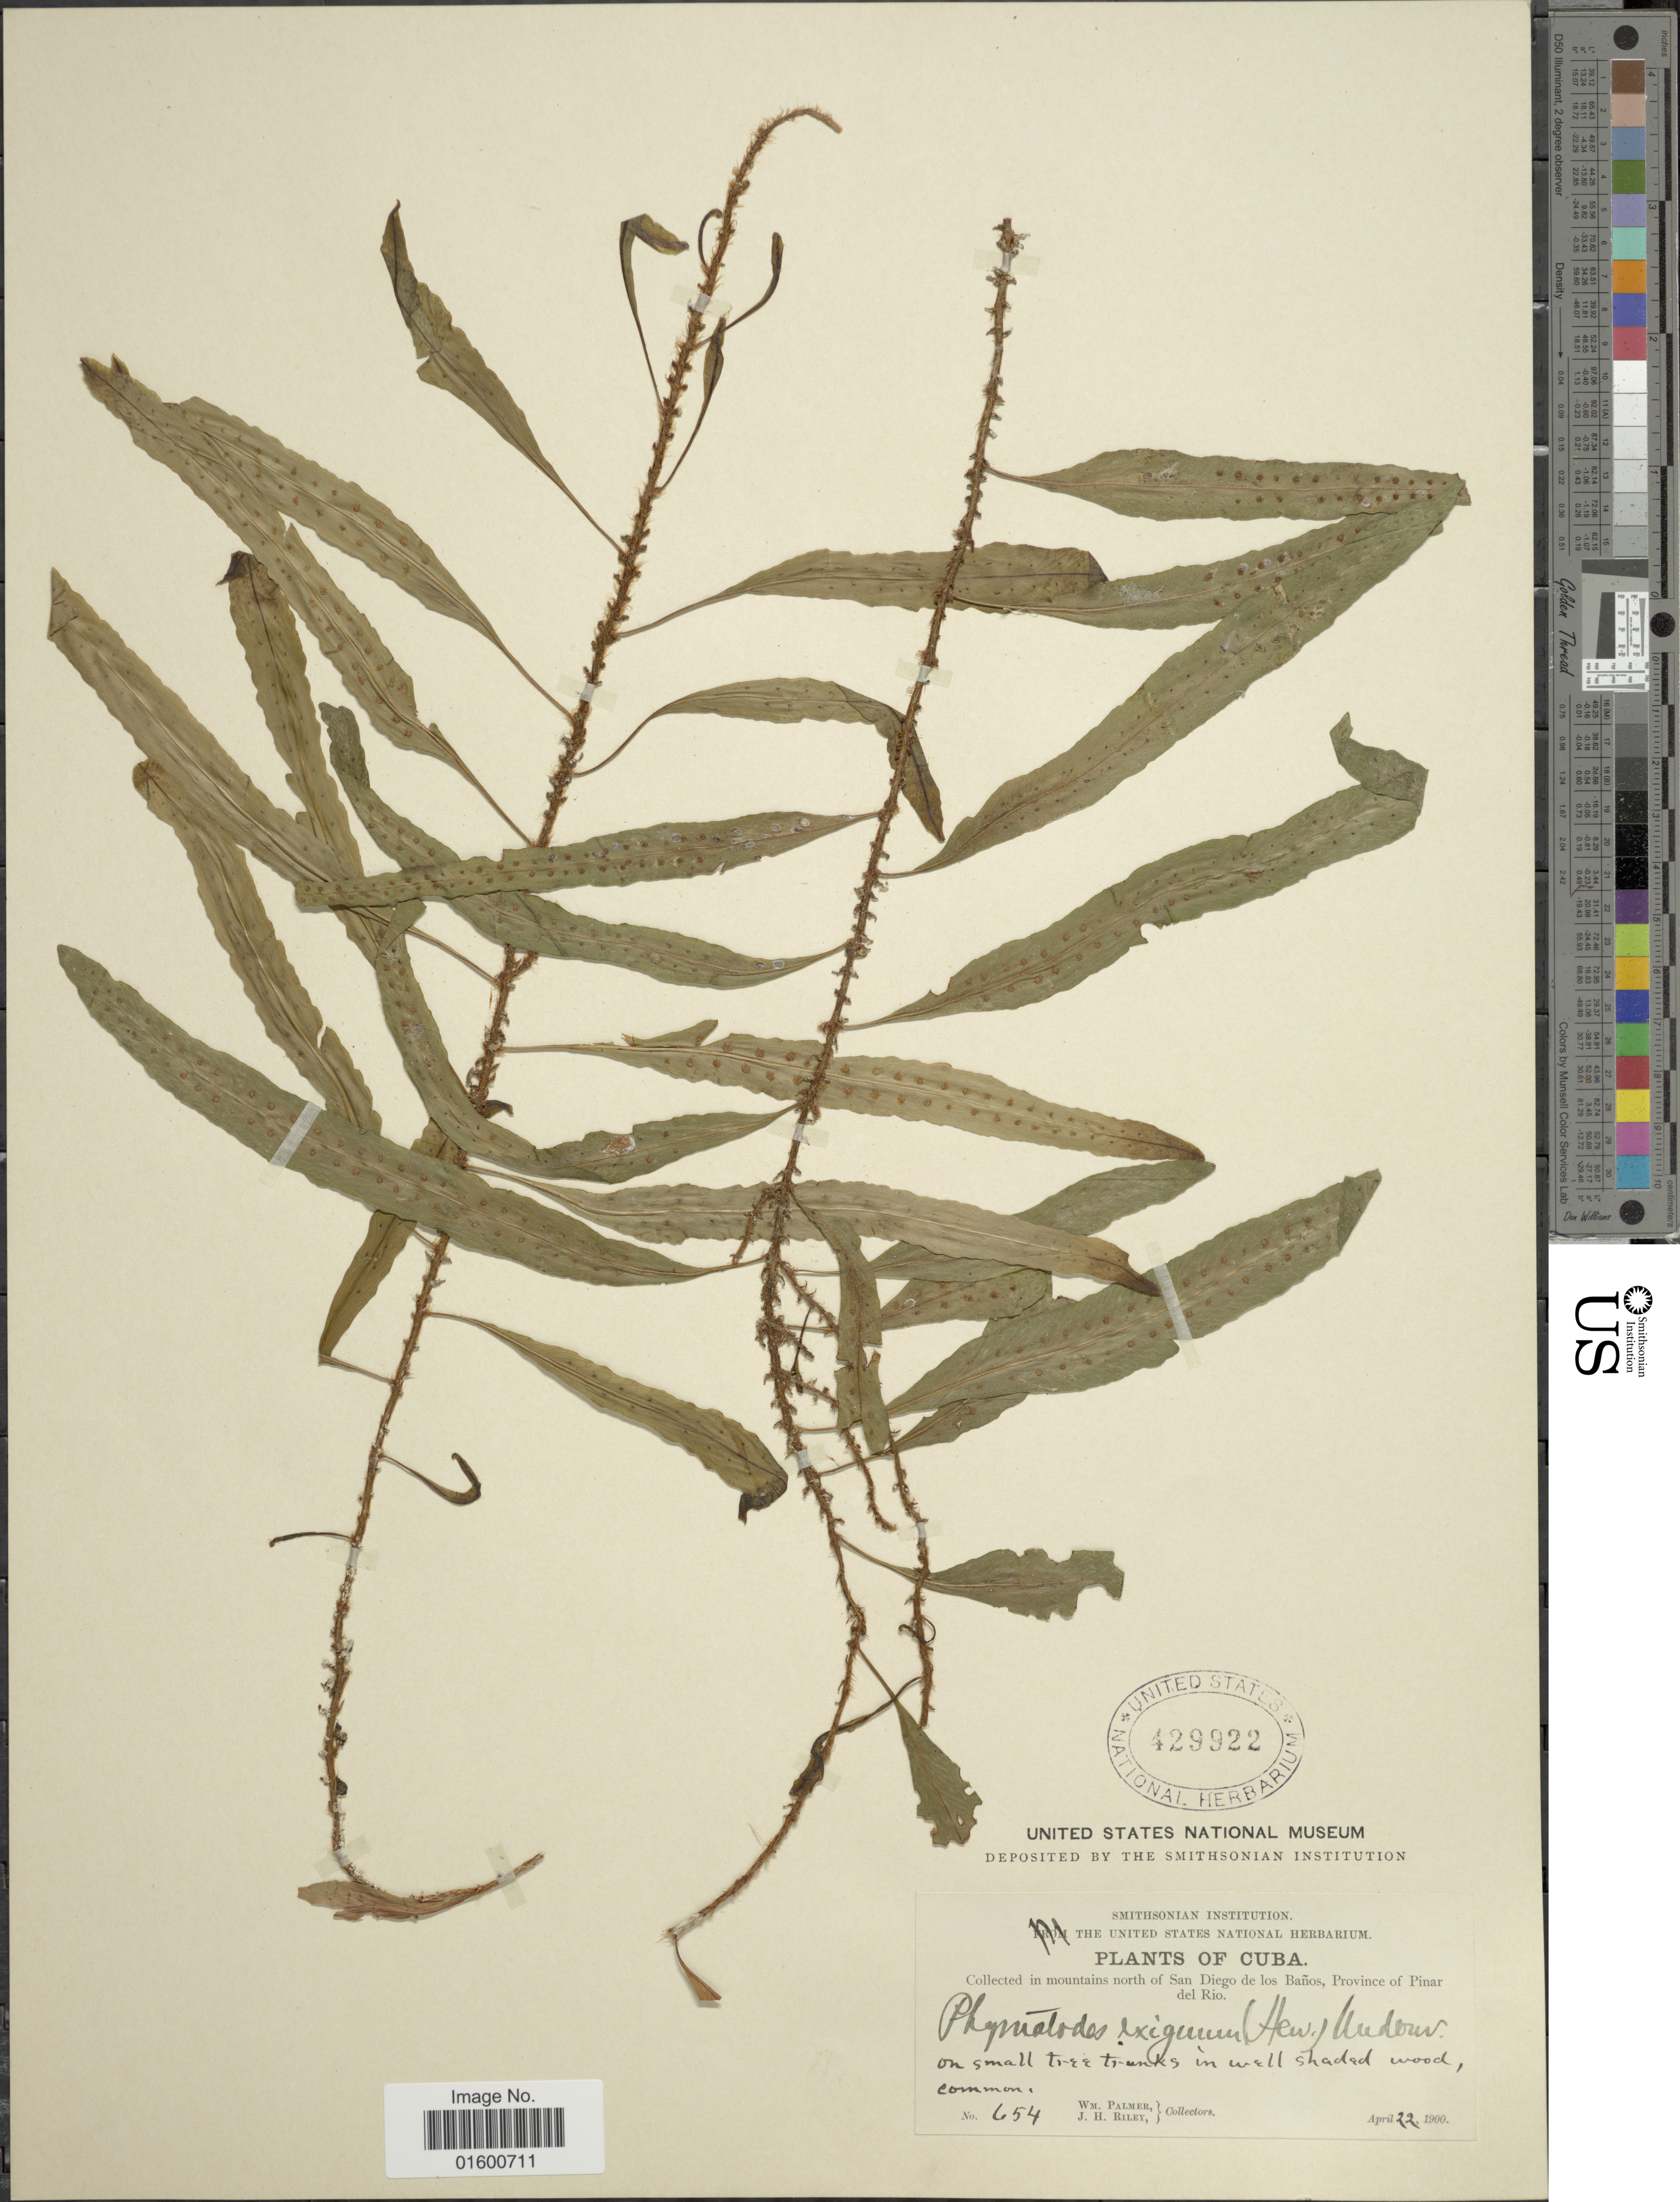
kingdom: Plantae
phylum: Tracheophyta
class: Polypodiopsida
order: Polypodiales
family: Polypodiaceae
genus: Microgramma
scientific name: Microgramma heterophylla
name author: (L.) Wherry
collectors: W. Palmer & J. H. Riley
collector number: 654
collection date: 1900-04-22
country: Cuba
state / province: Pinar del Río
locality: Mountains north of San Diego de los Banos, Province of Pinar del Rio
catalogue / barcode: US 429922